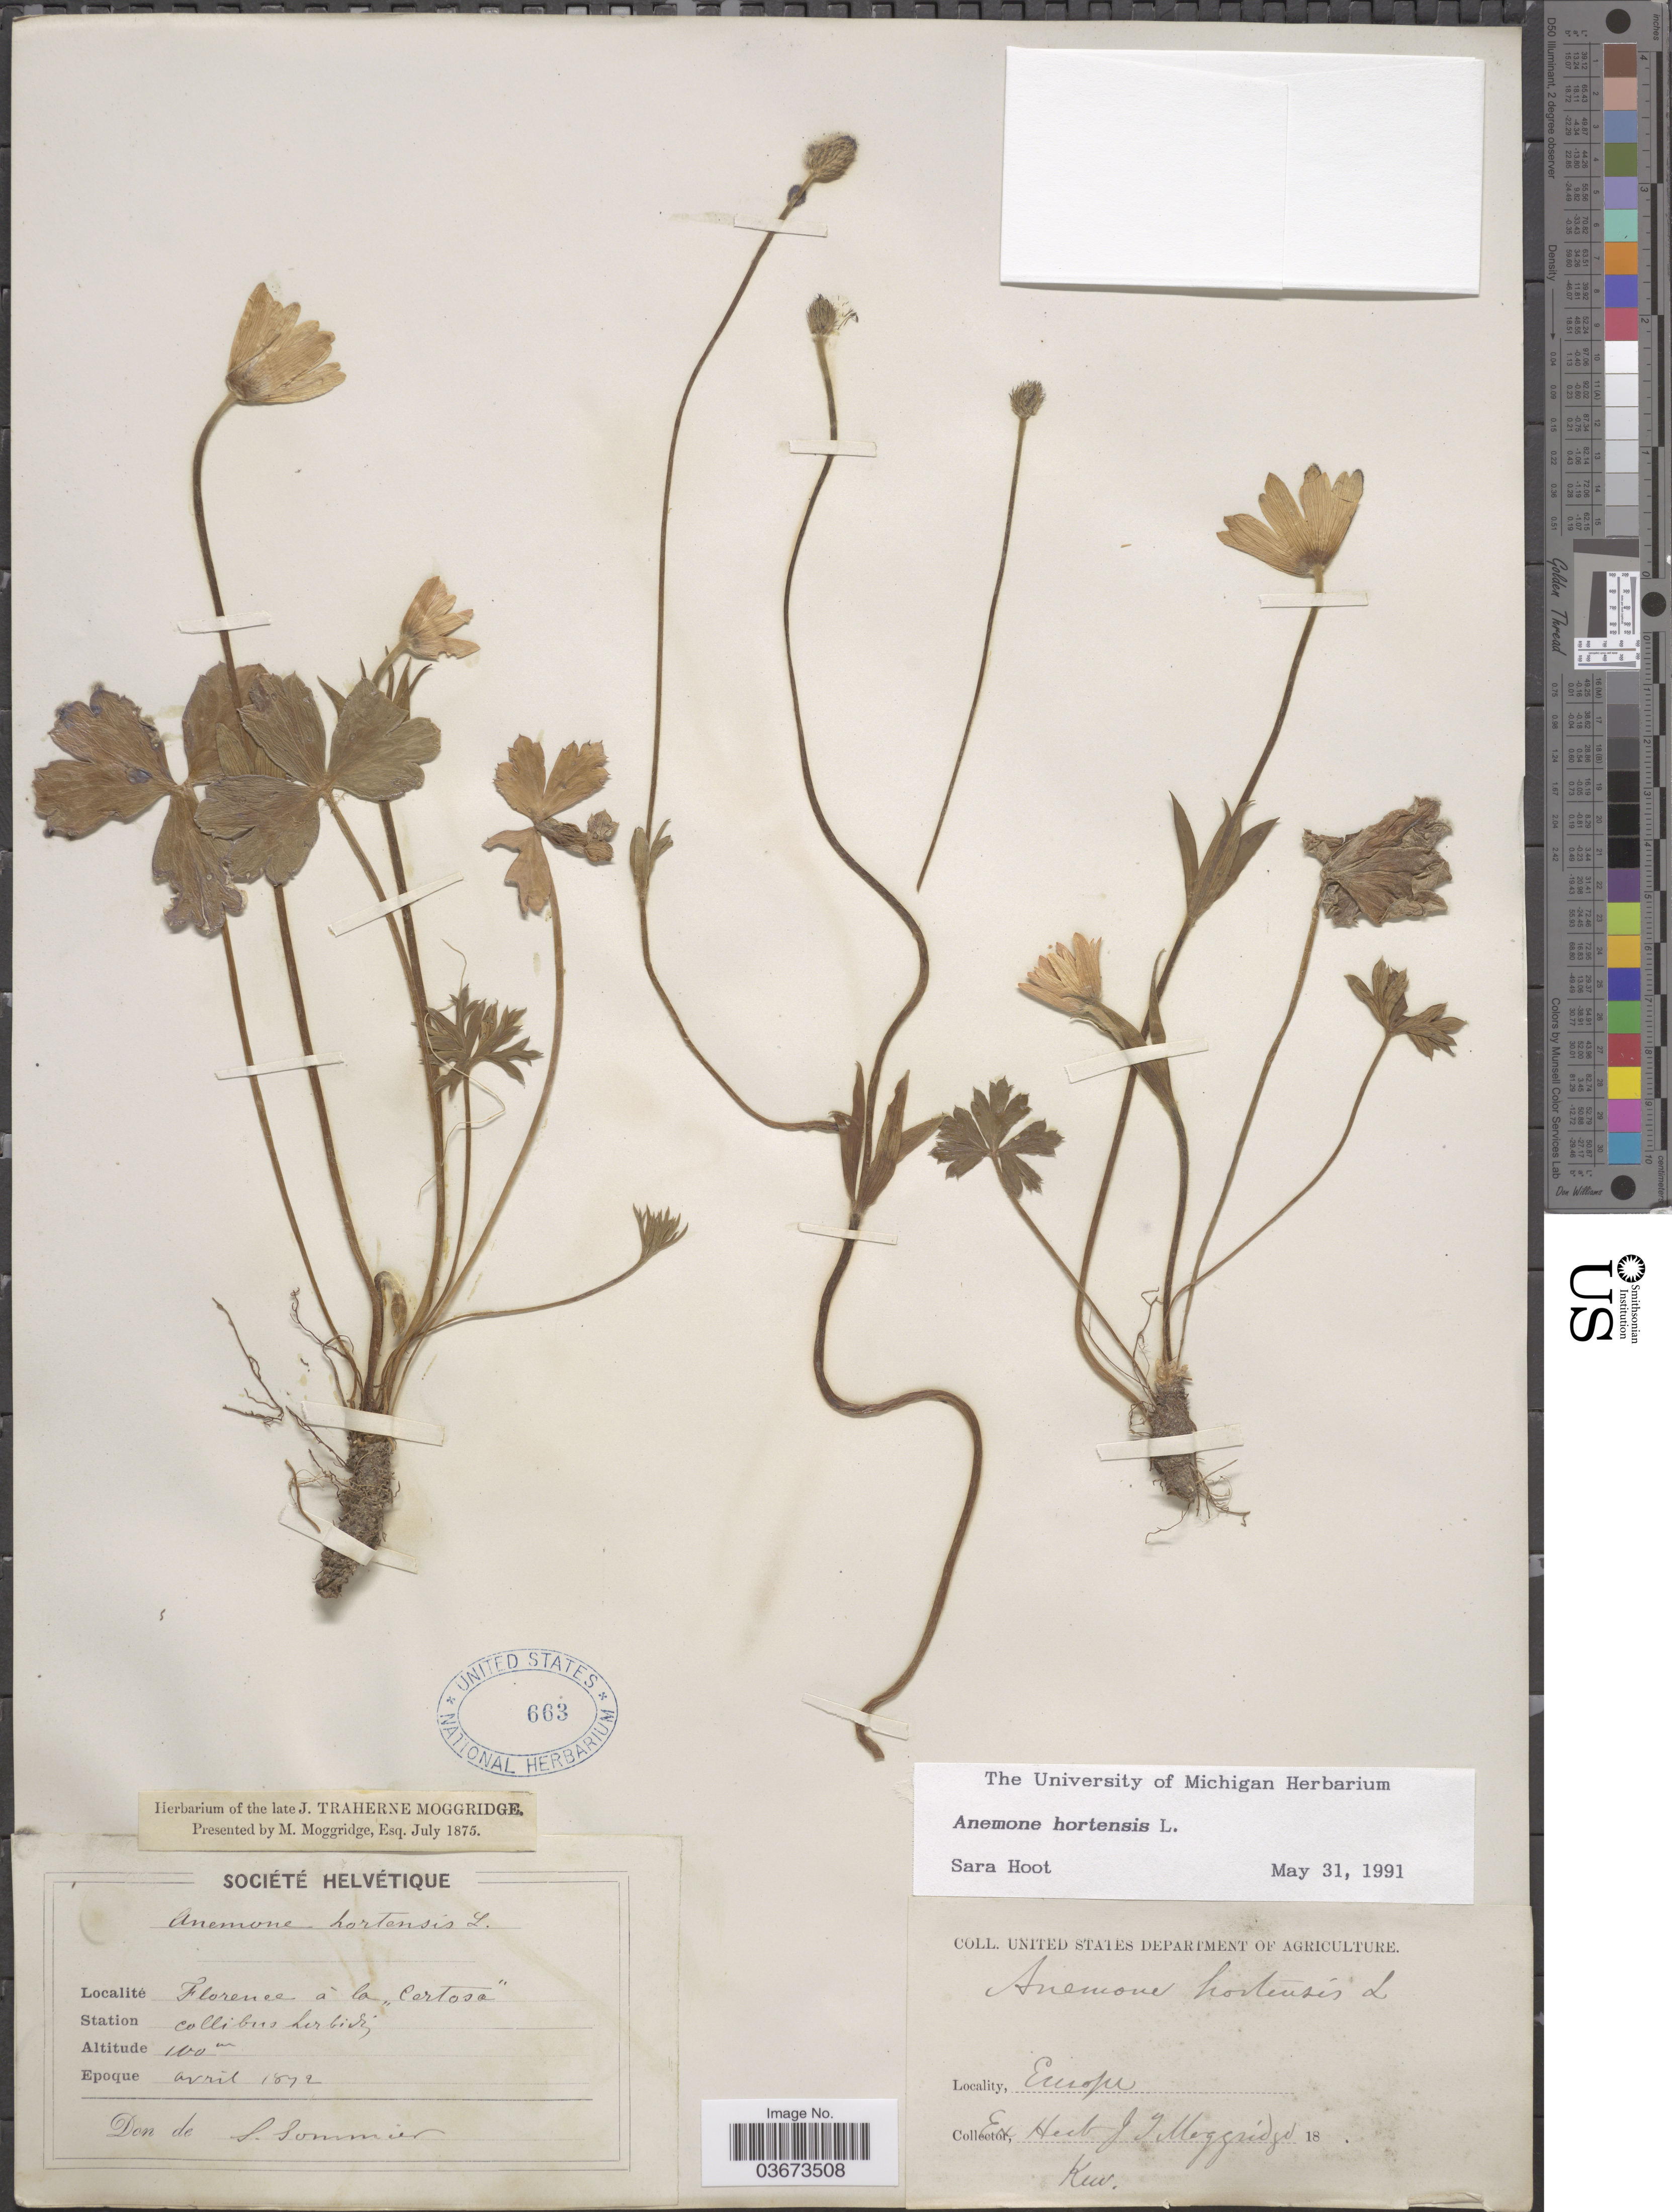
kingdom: Plantae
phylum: Tracheophyta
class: Magnoliopsida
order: Ranunculales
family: Ranunculaceae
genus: Anemone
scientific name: Anemone hortensis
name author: L.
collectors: S. Sommier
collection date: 1872-04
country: Switzerland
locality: Société Helvétique. Florence á la "Certosa".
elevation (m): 100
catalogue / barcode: US 663